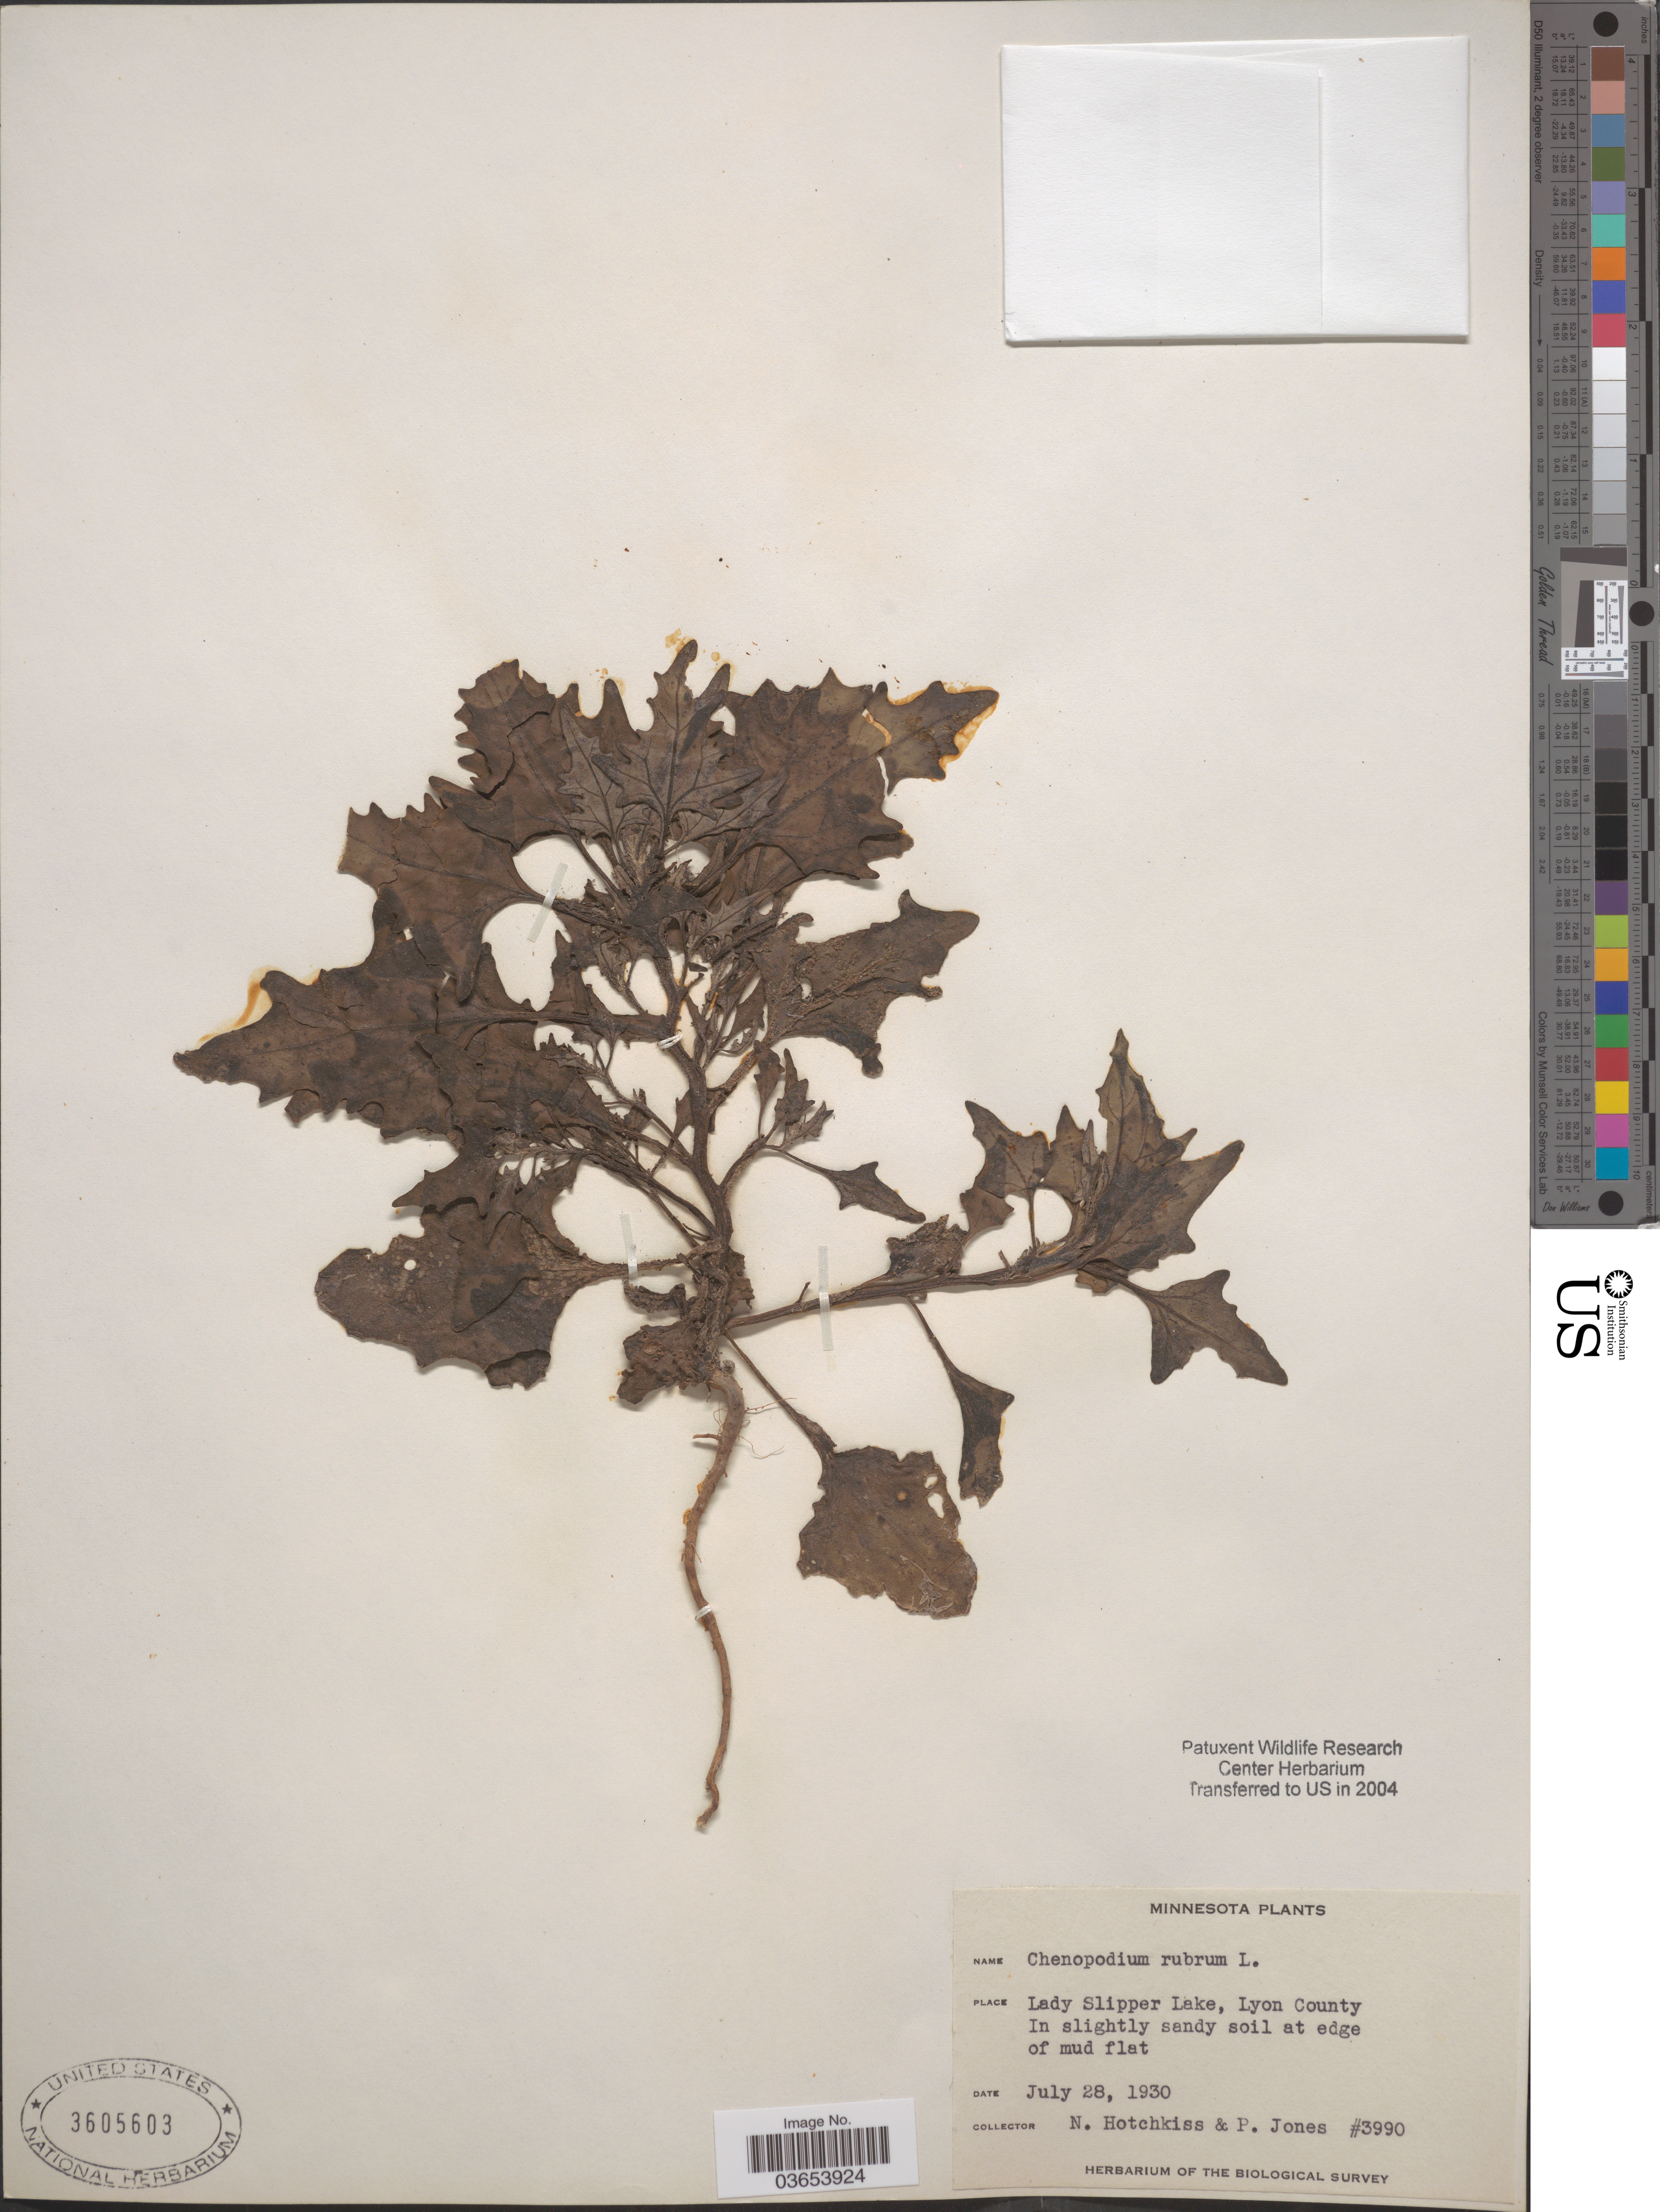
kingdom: Plantae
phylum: Tracheophyta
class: Magnoliopsida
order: Caryophyllales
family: Amaranthaceae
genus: Chenopodium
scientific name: Chenopodium rubrum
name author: L.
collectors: N. Hotchkiss & P. Jones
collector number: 3990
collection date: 1930-07-28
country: United States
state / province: Minnesota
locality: Lady Slipper Lake, Lyon County. In slightly sandy soil at edge of mud flat.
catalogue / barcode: US 3605603